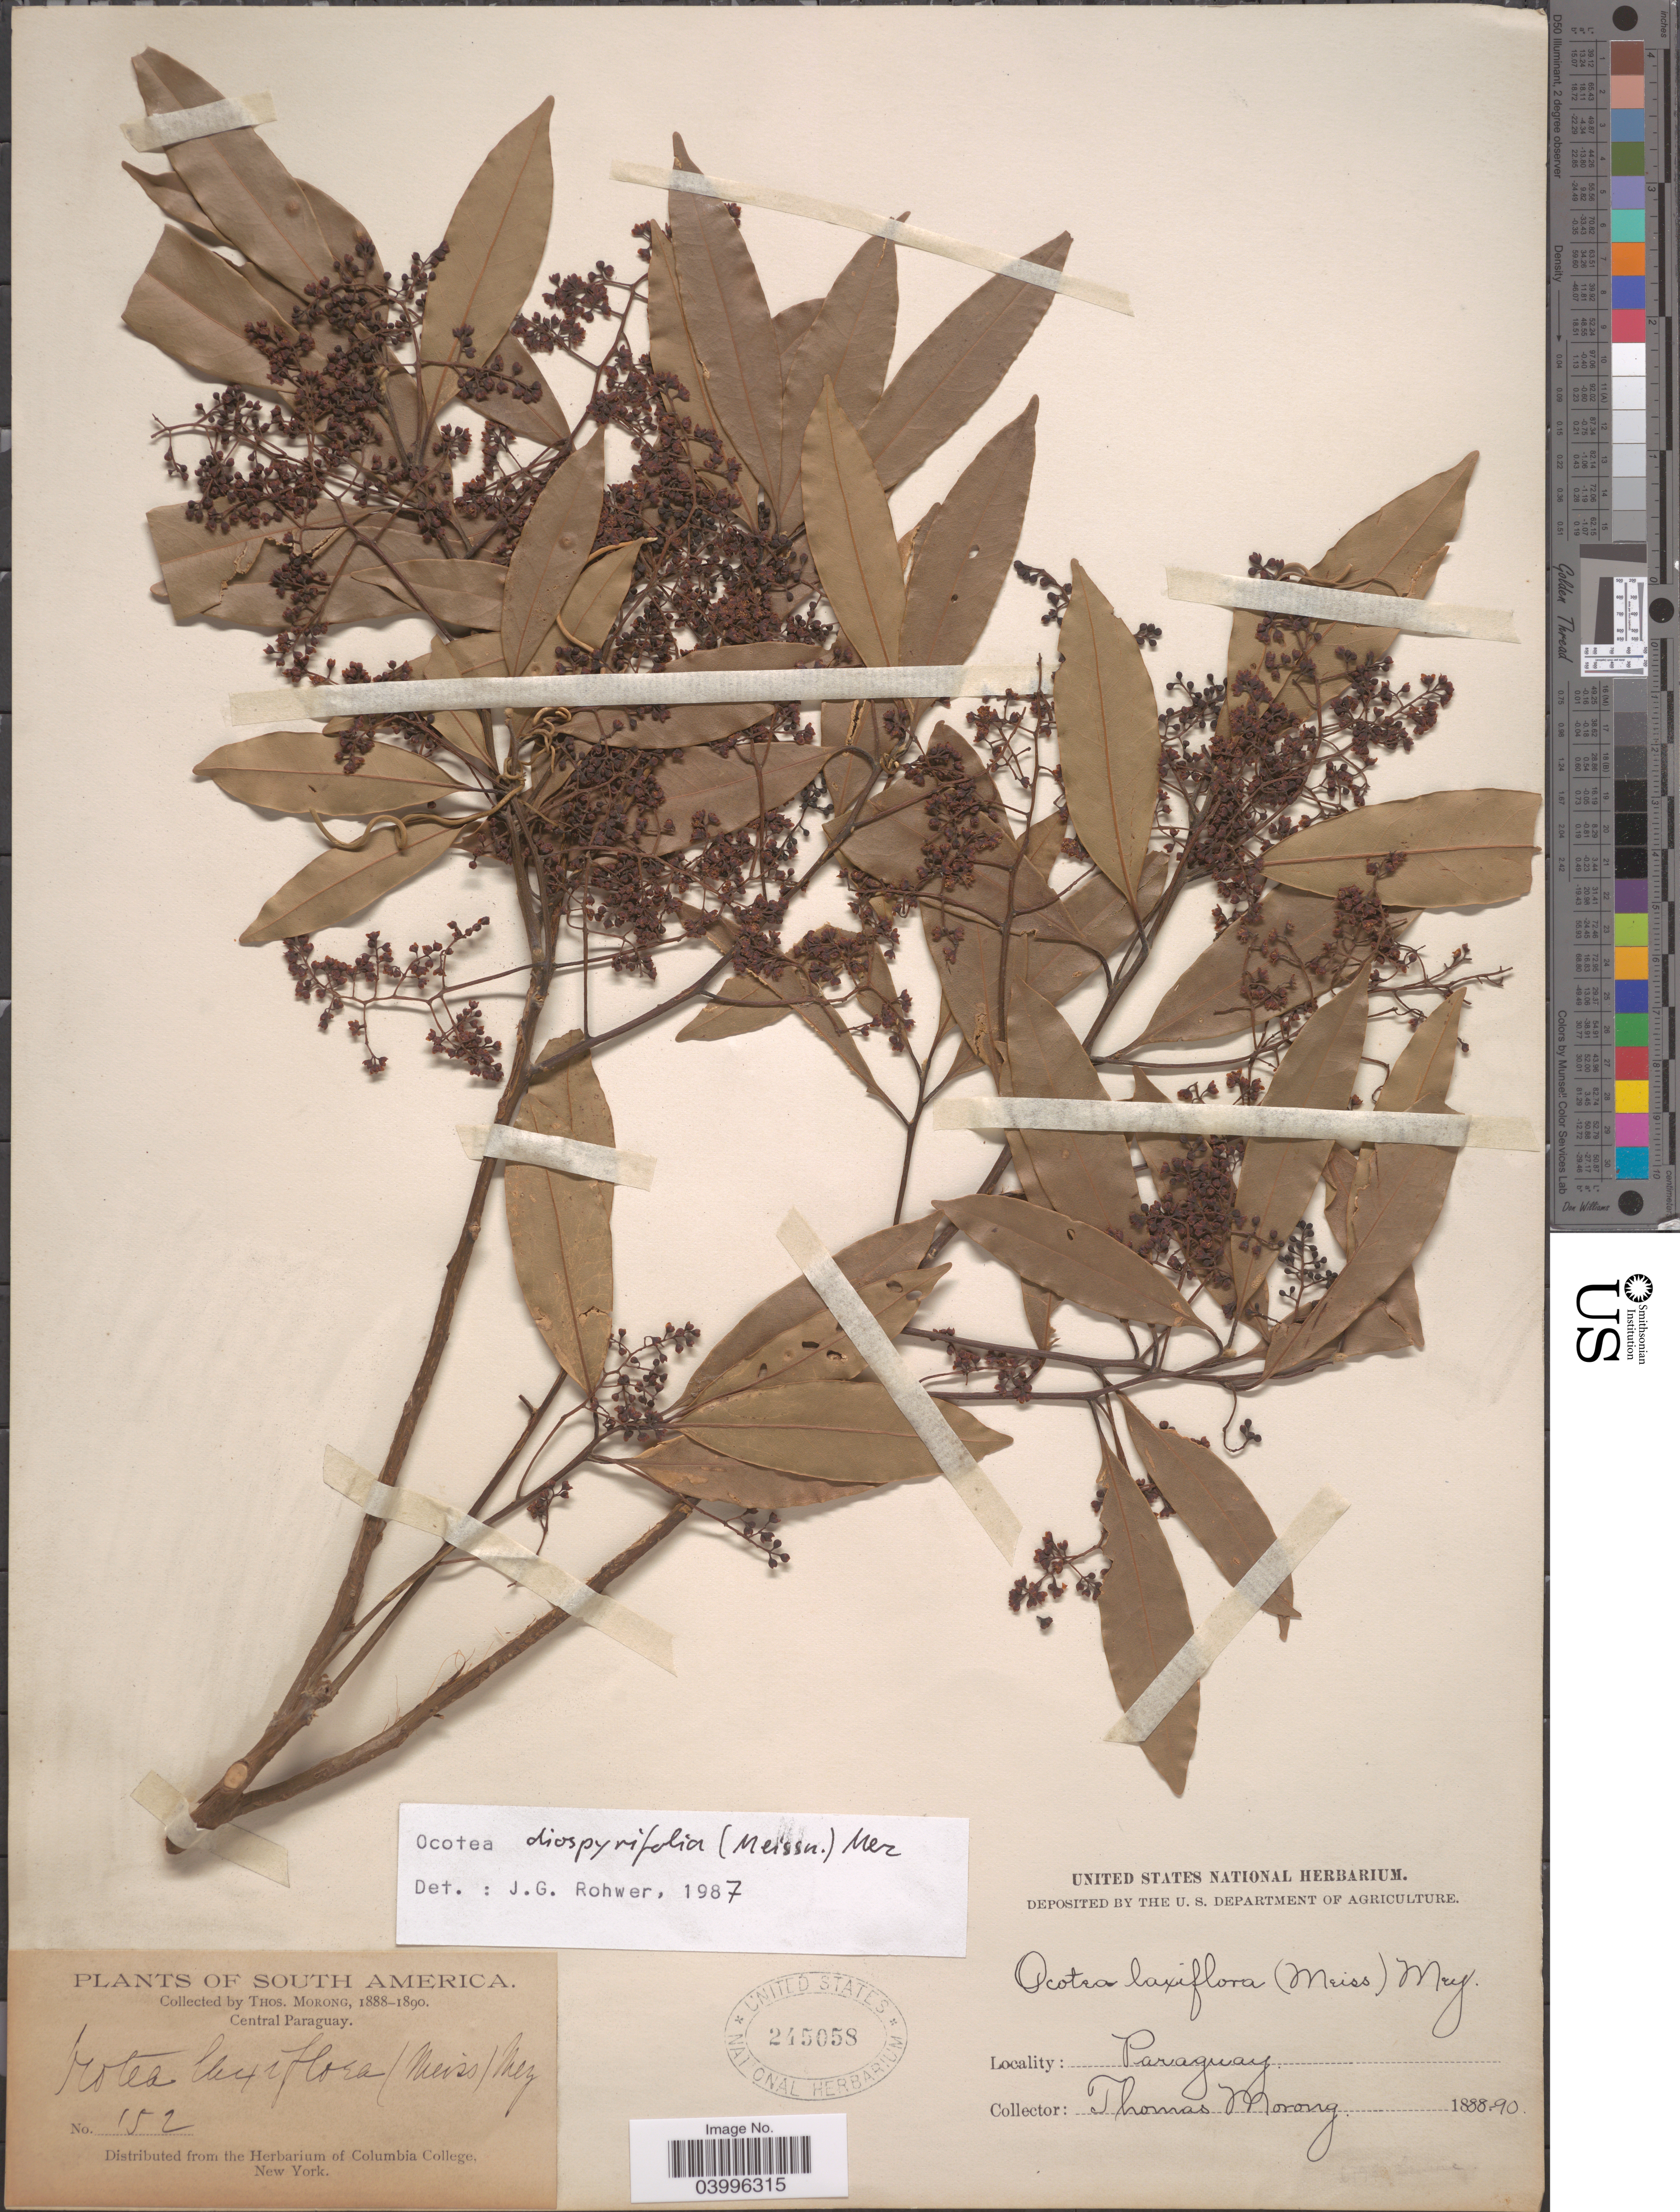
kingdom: Plantae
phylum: Tracheophyta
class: Magnoliopsida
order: Laurales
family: Lauraceae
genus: Ocotea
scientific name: Ocotea diospyrifolia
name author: (Meisn.) Mez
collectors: ex herb. T. Morong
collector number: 152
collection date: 1888/1890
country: Paraguay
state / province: Central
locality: Central Paraguay.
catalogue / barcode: US 245058